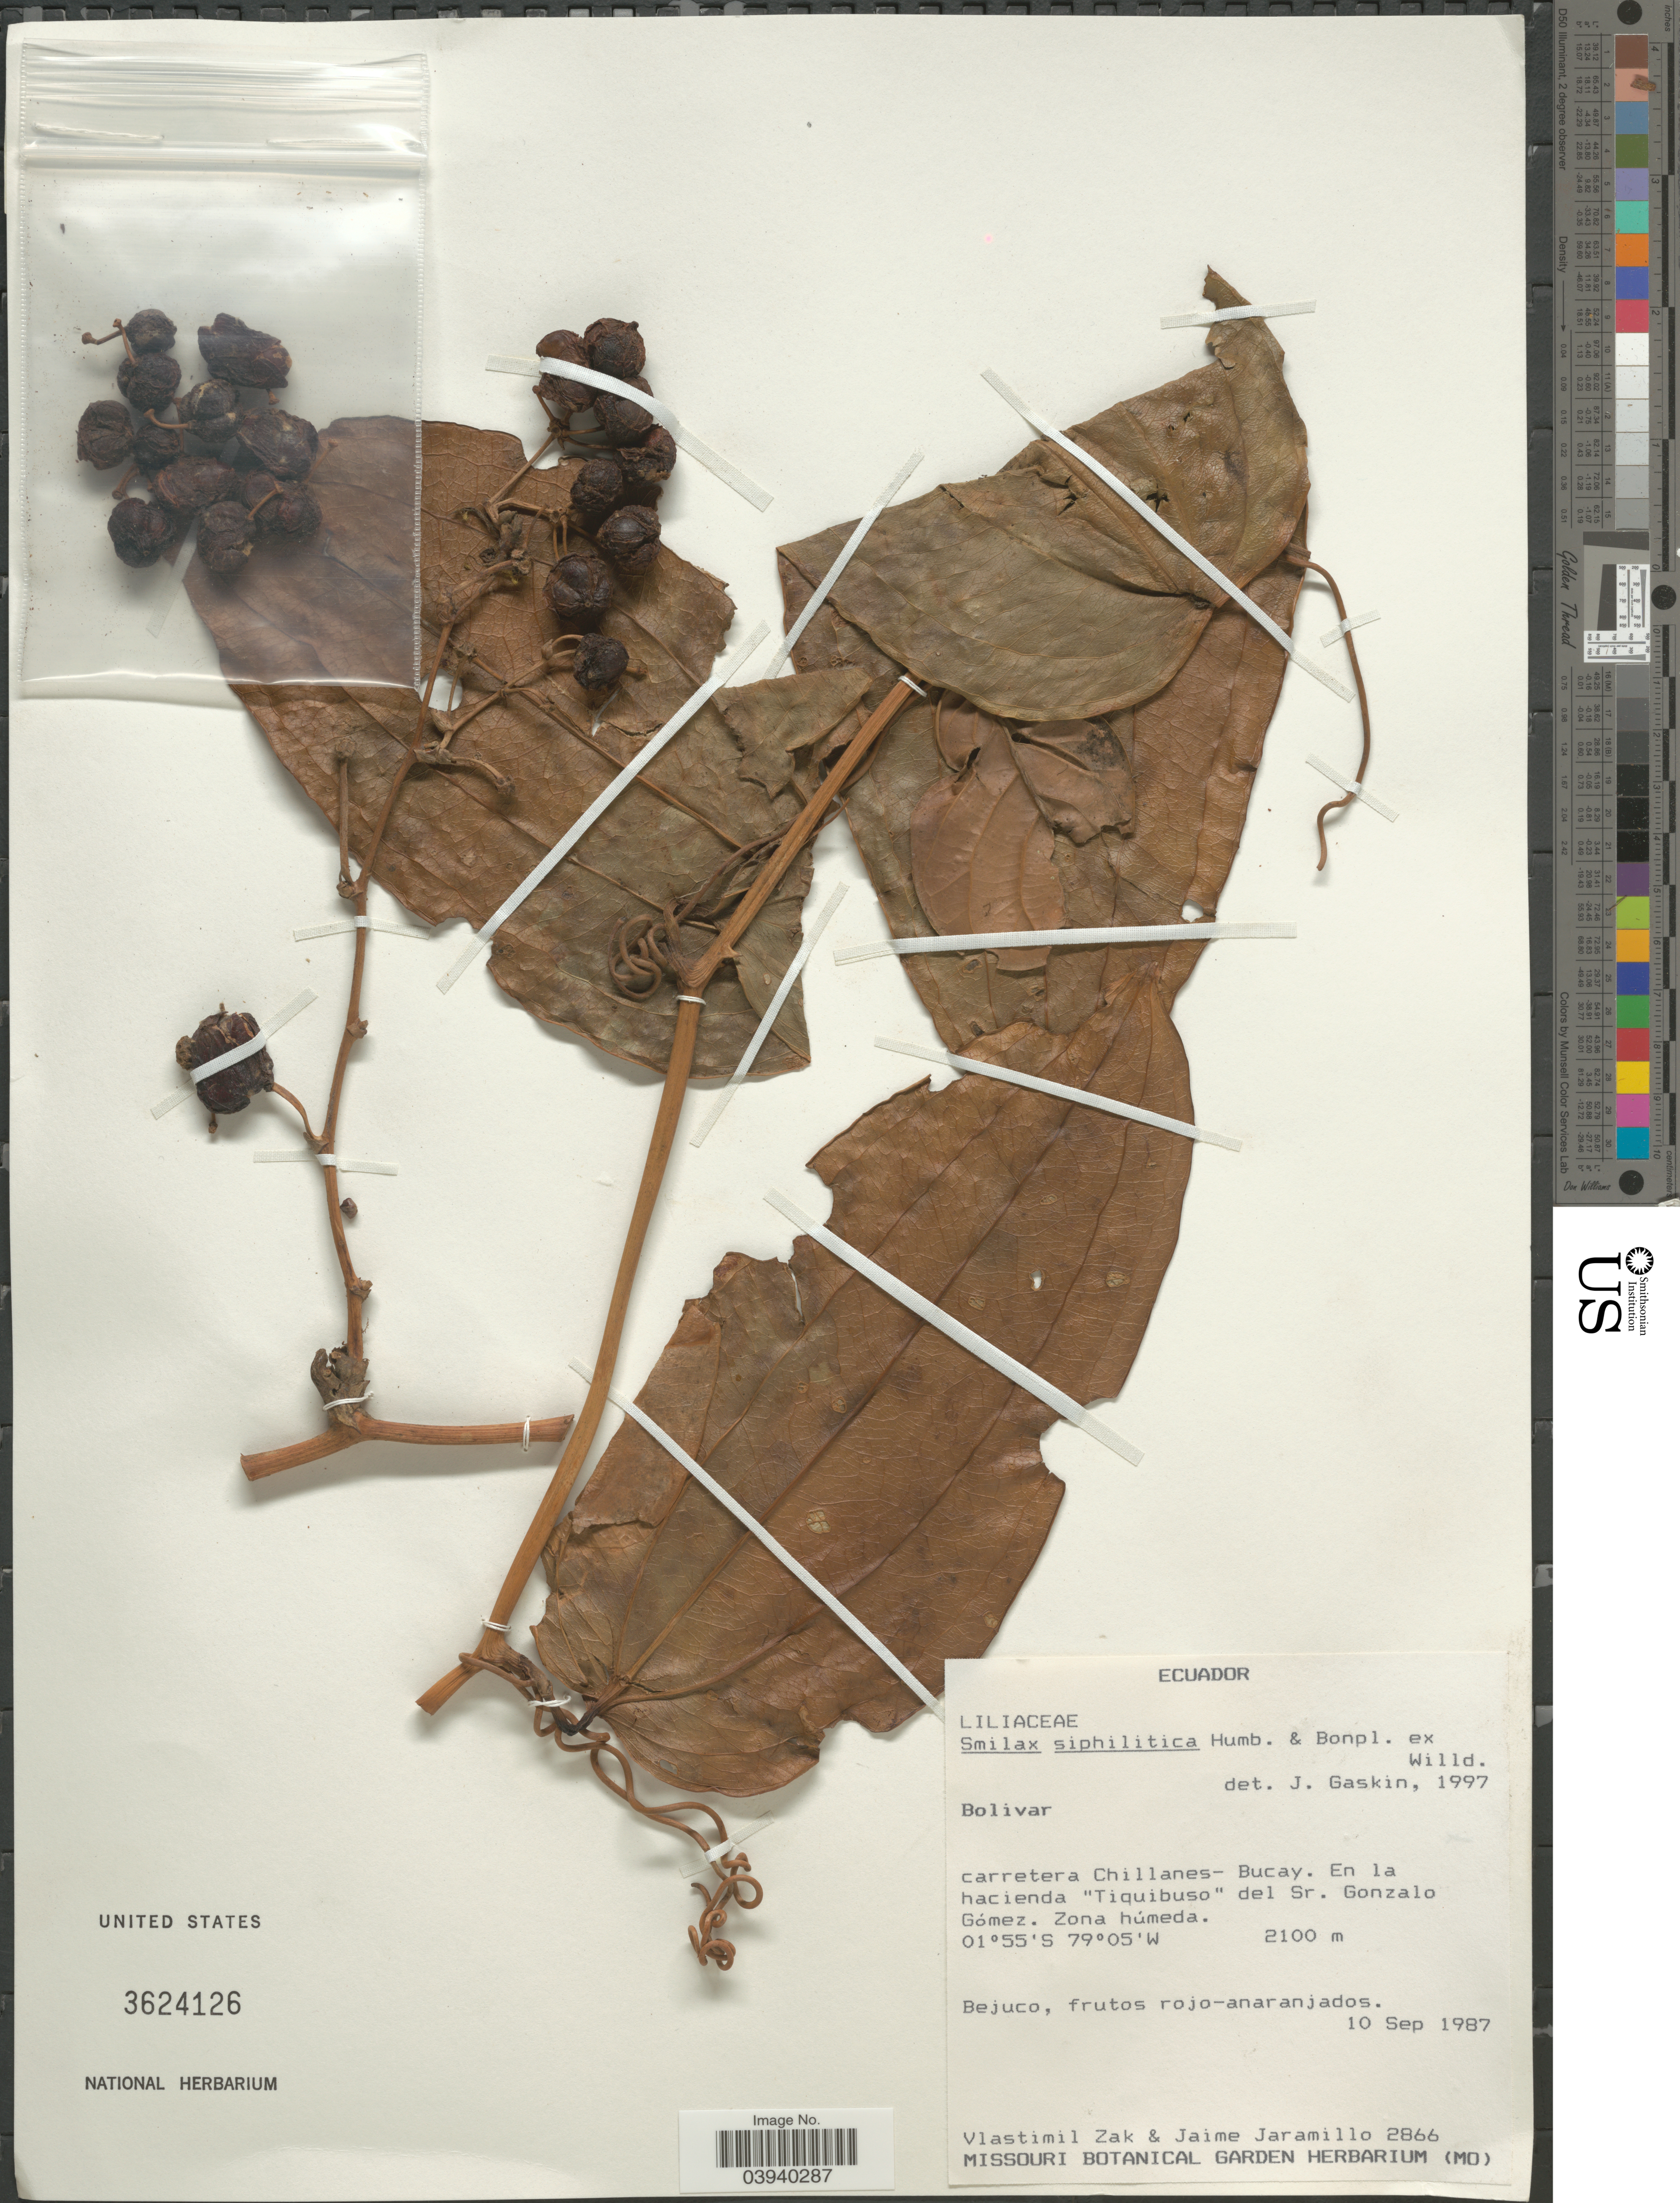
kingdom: Plantae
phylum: Tracheophyta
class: Liliopsida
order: Liliales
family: Smilacaceae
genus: Smilax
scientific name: Smilax syphilitica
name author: Humb. & Bonpl.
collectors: V. Zak & J. Jaramillo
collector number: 2866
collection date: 1987-09-10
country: Ecuador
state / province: Bolívar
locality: Carretera Chillanes-Bucay. En la hacienda "Tiquibuso" del Sr. Gonzalo Gómez. Zona húmeda.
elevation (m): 2100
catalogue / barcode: US 3624126